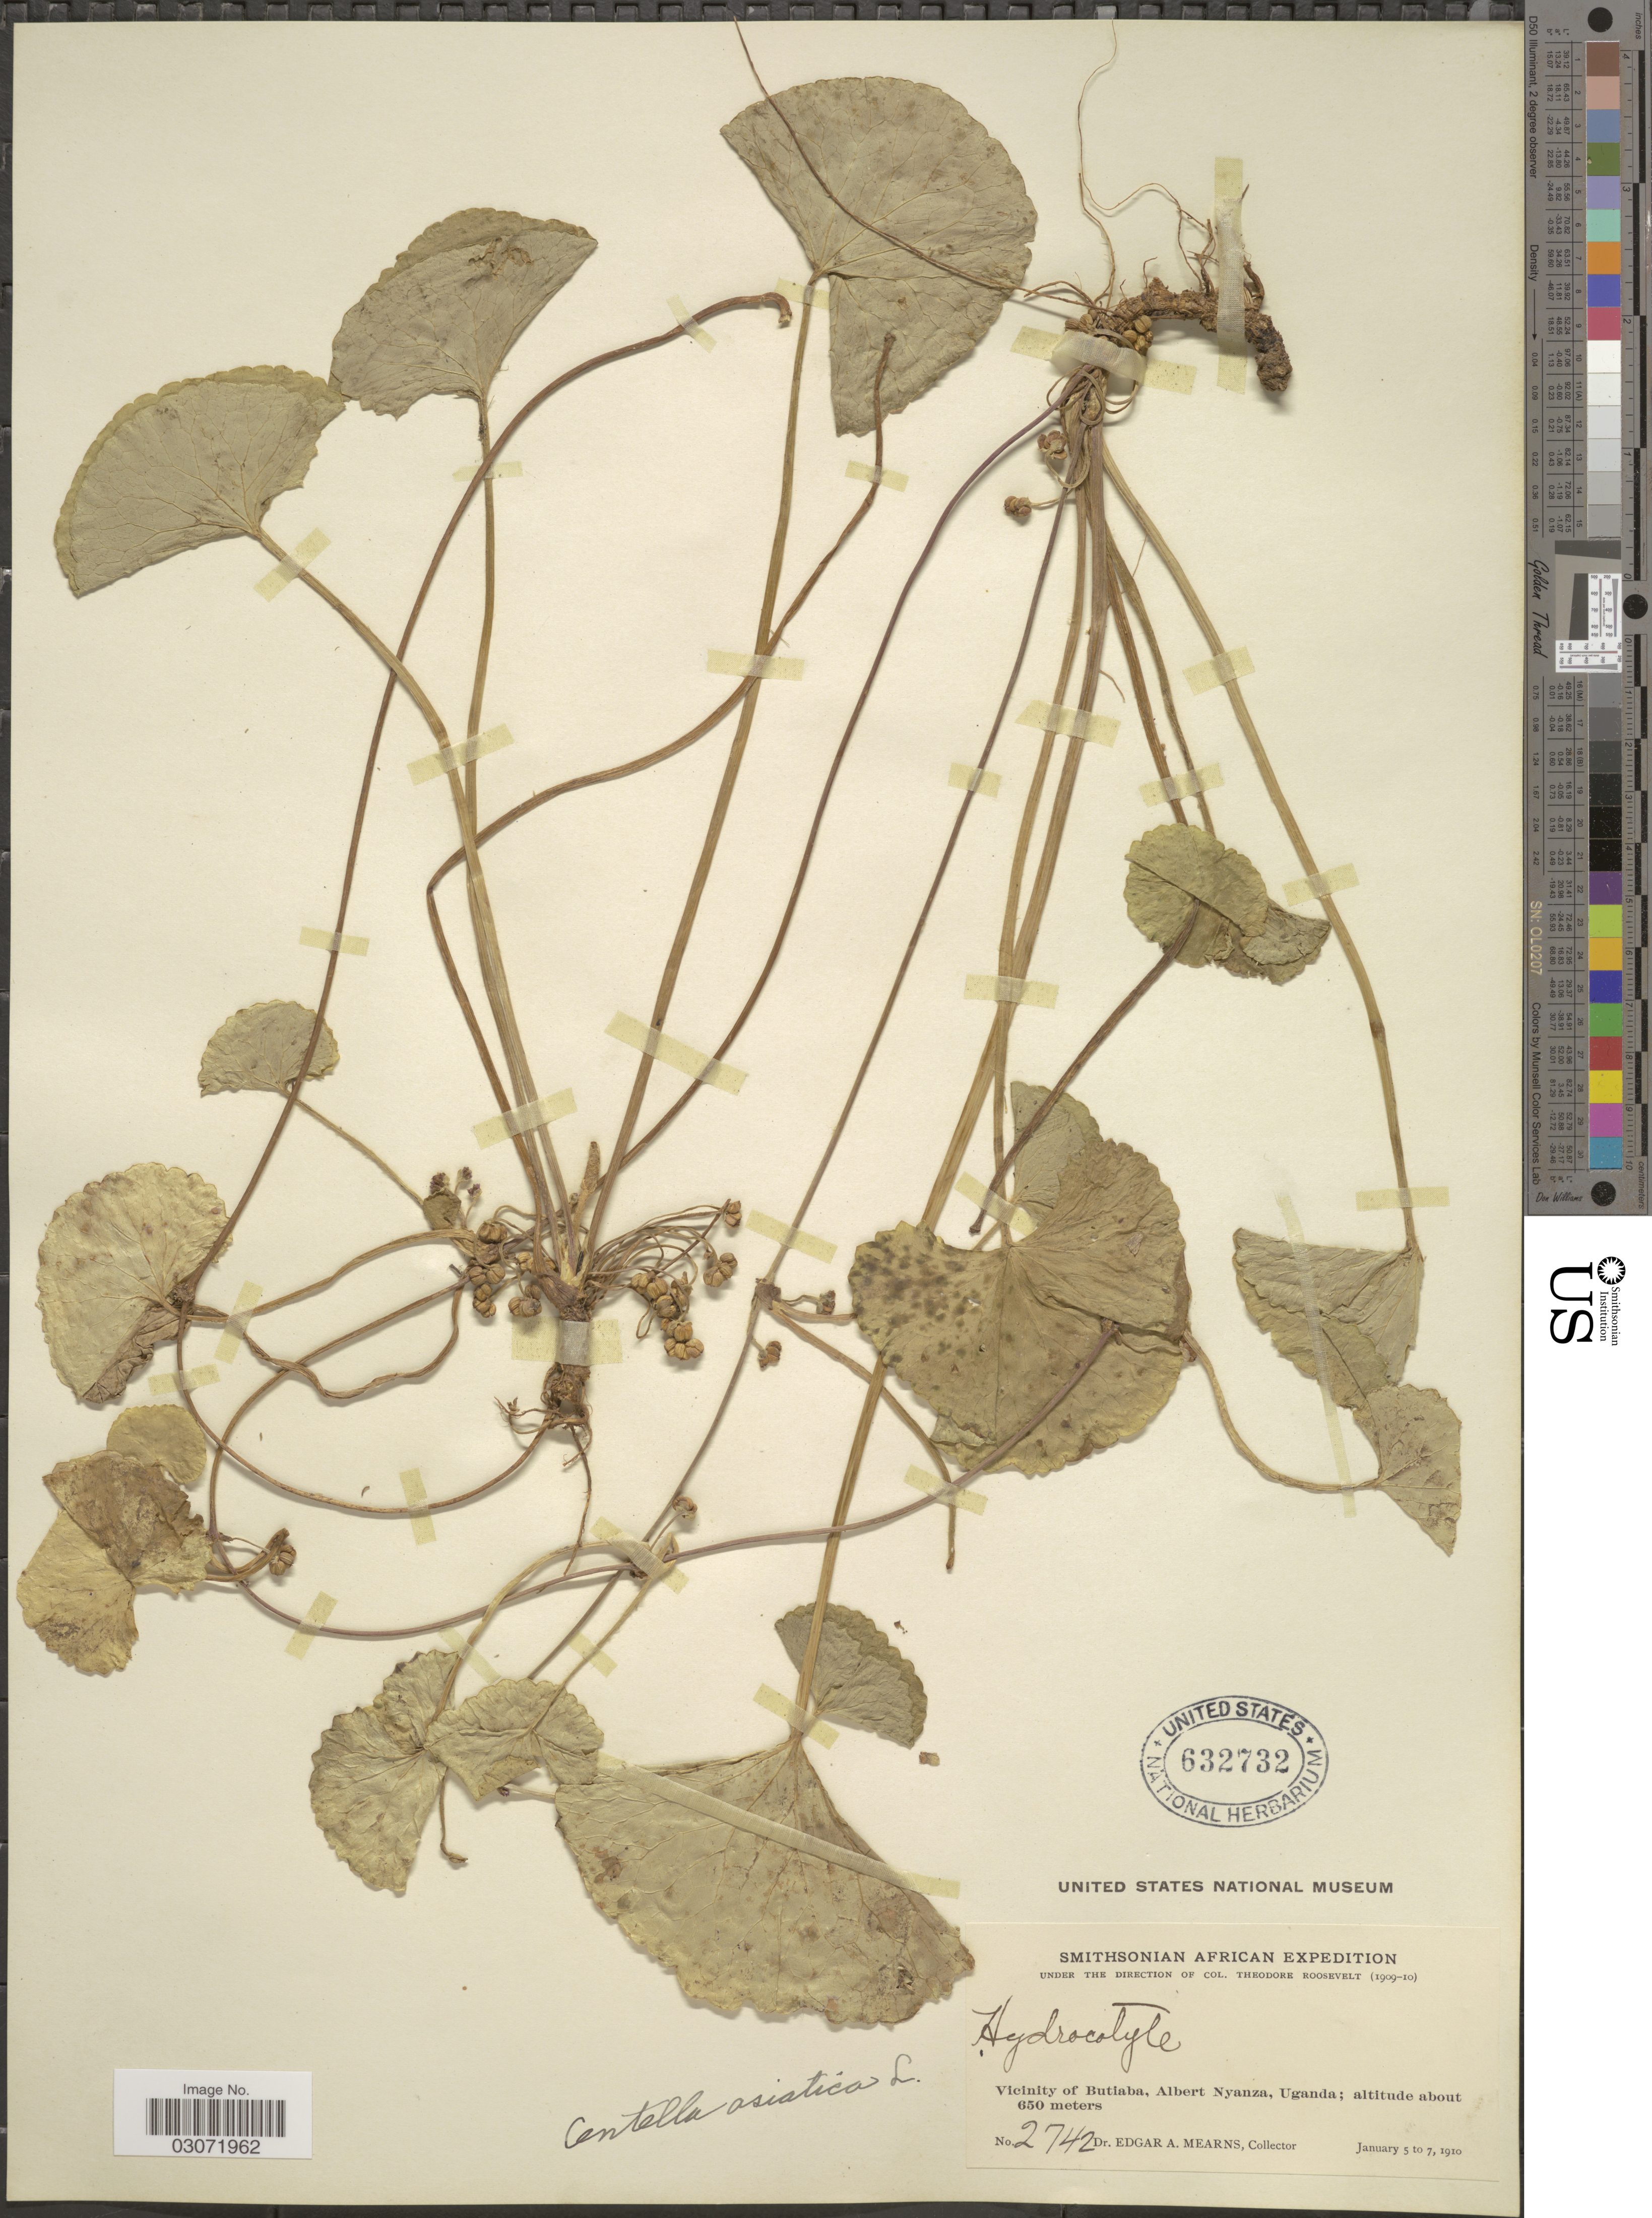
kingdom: Plantae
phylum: Tracheophyta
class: Magnoliopsida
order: Apiales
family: Apiaceae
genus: Centella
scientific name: Centella asiatica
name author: (L.) Urb.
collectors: E. A. Mearns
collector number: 2742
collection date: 1910-01-05/1910-01-07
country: Uganda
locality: Vicinity of Butiaba, Albert Nyanza.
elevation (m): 650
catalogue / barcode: US 632732